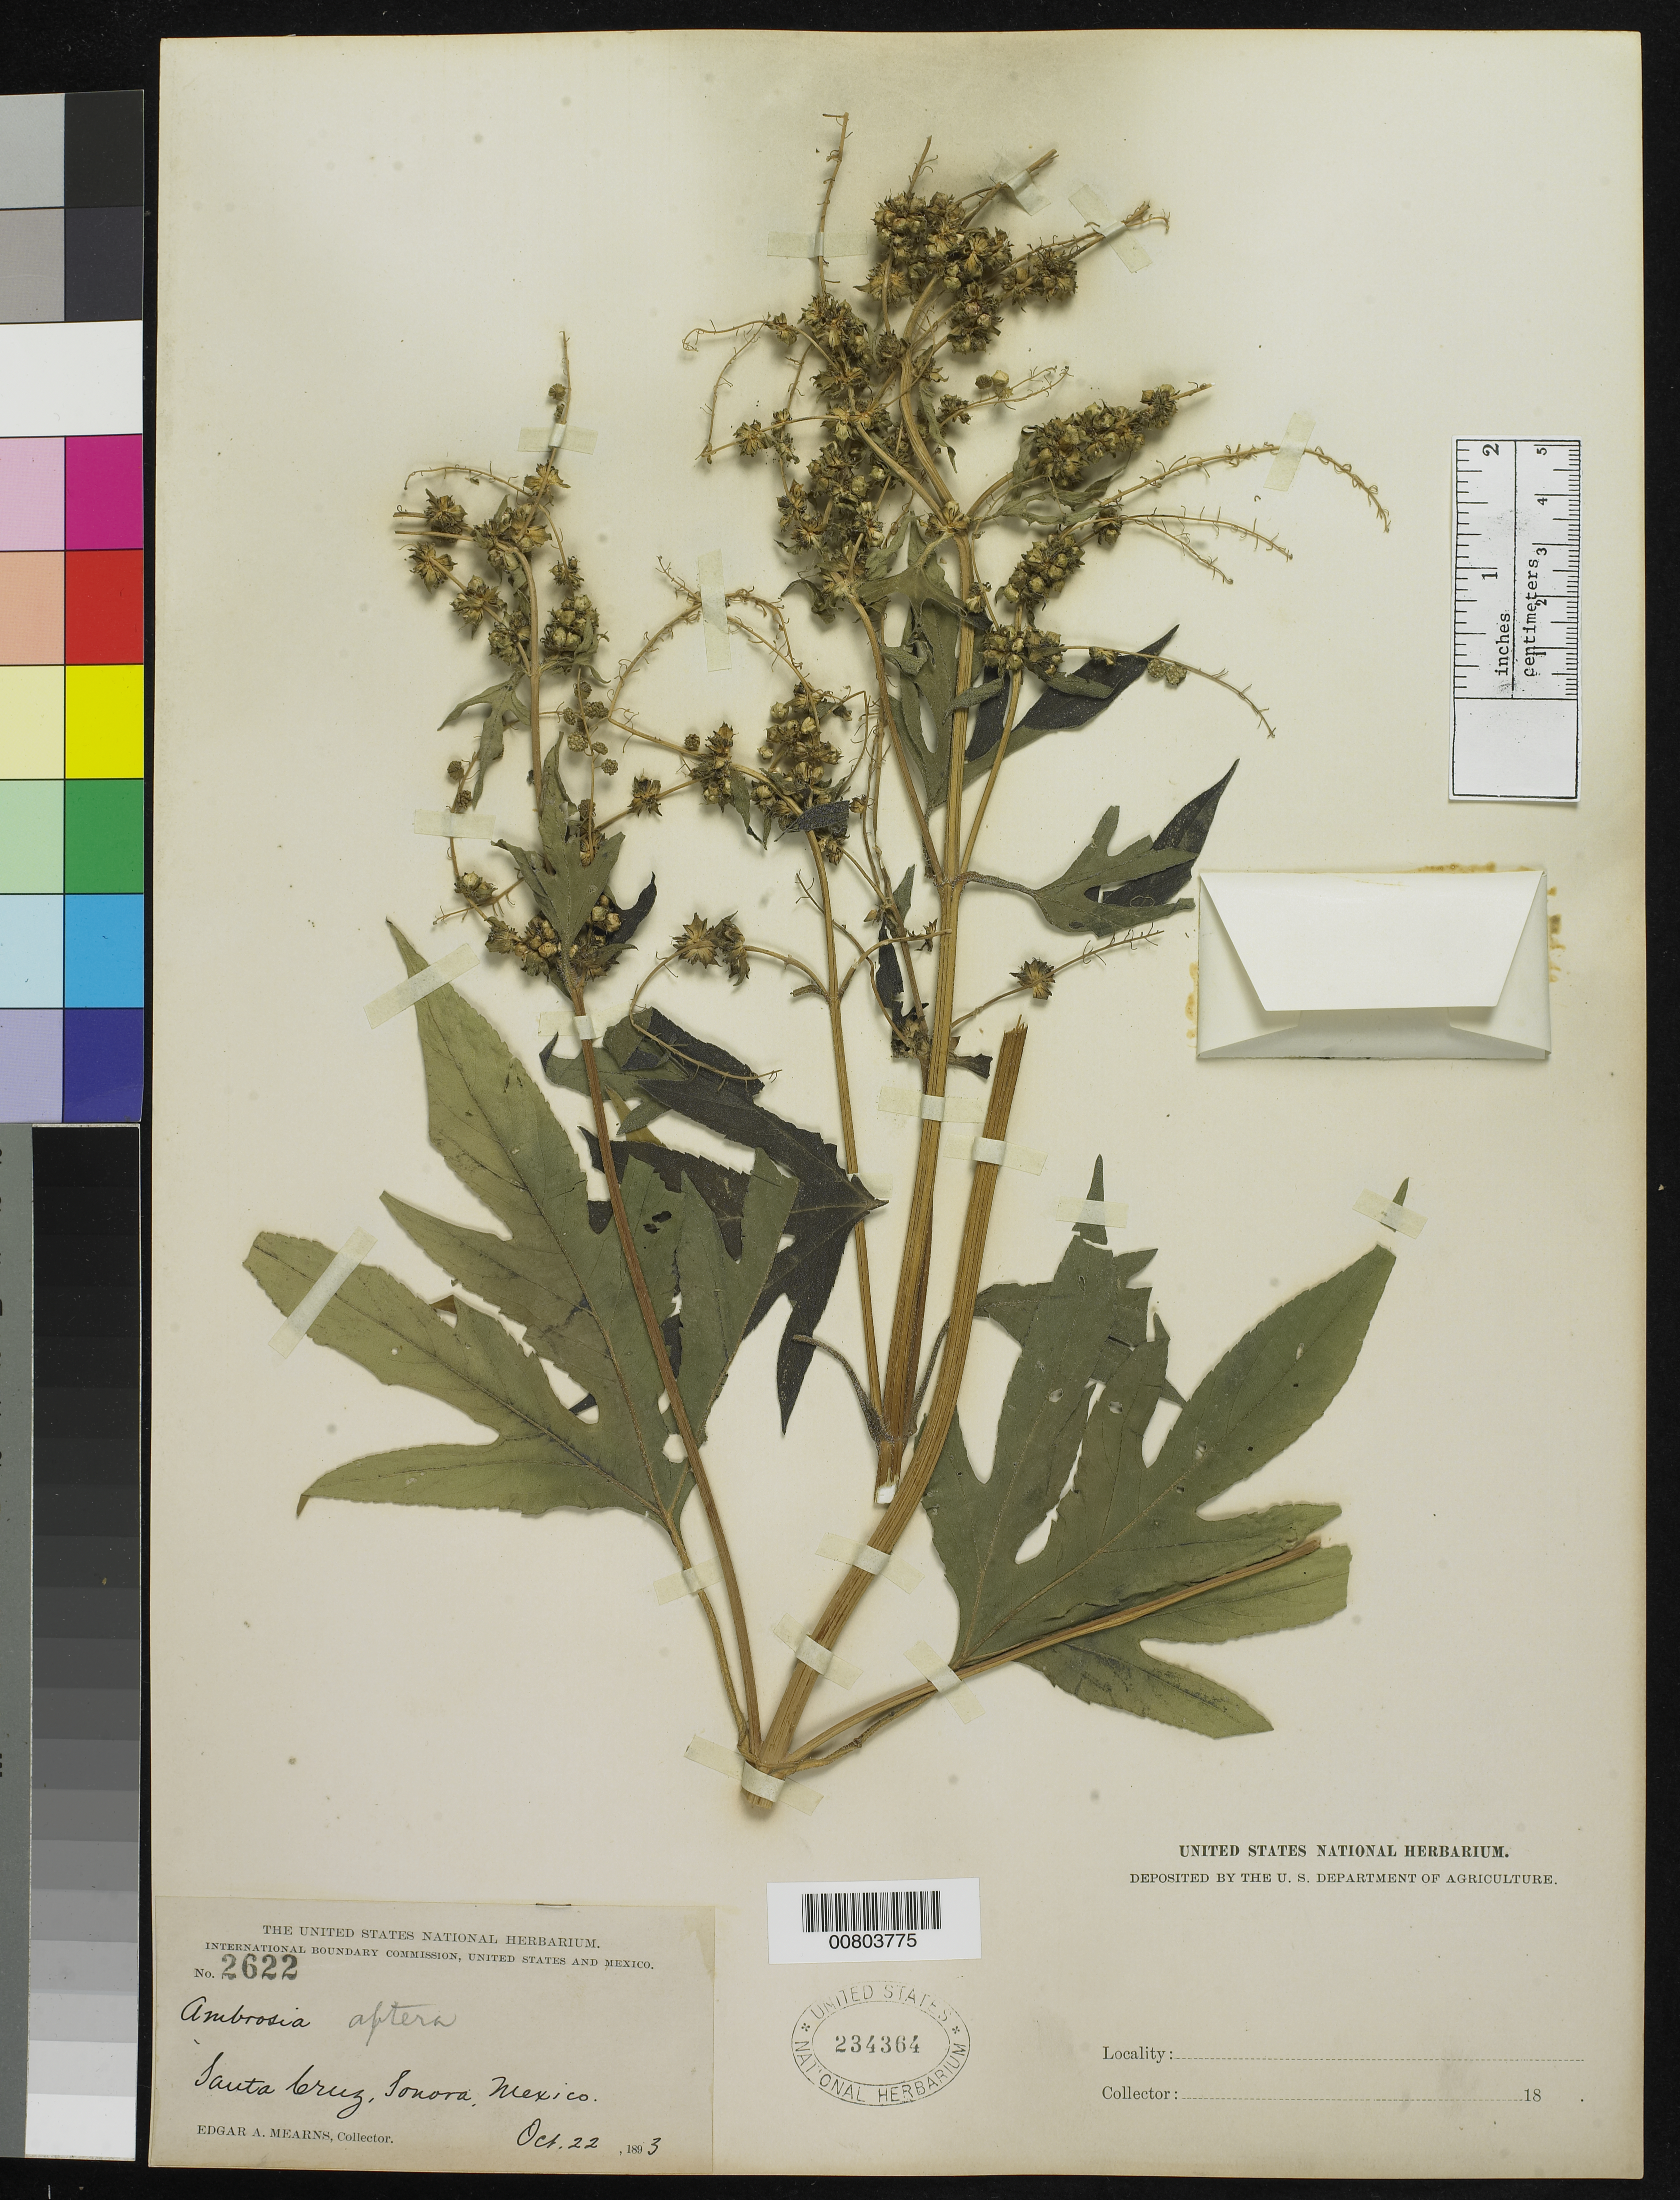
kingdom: Plantae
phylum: Tracheophyta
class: Magnoliopsida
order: Asterales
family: Asteraceae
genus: Ambrosia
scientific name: Ambrosia aptera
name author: (DC.) DC.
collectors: E. A. Mearns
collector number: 2622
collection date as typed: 22 Oct 1893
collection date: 1893-10-22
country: Mexico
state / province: Sonora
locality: Santa Cruz, Sonora.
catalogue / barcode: US 234364